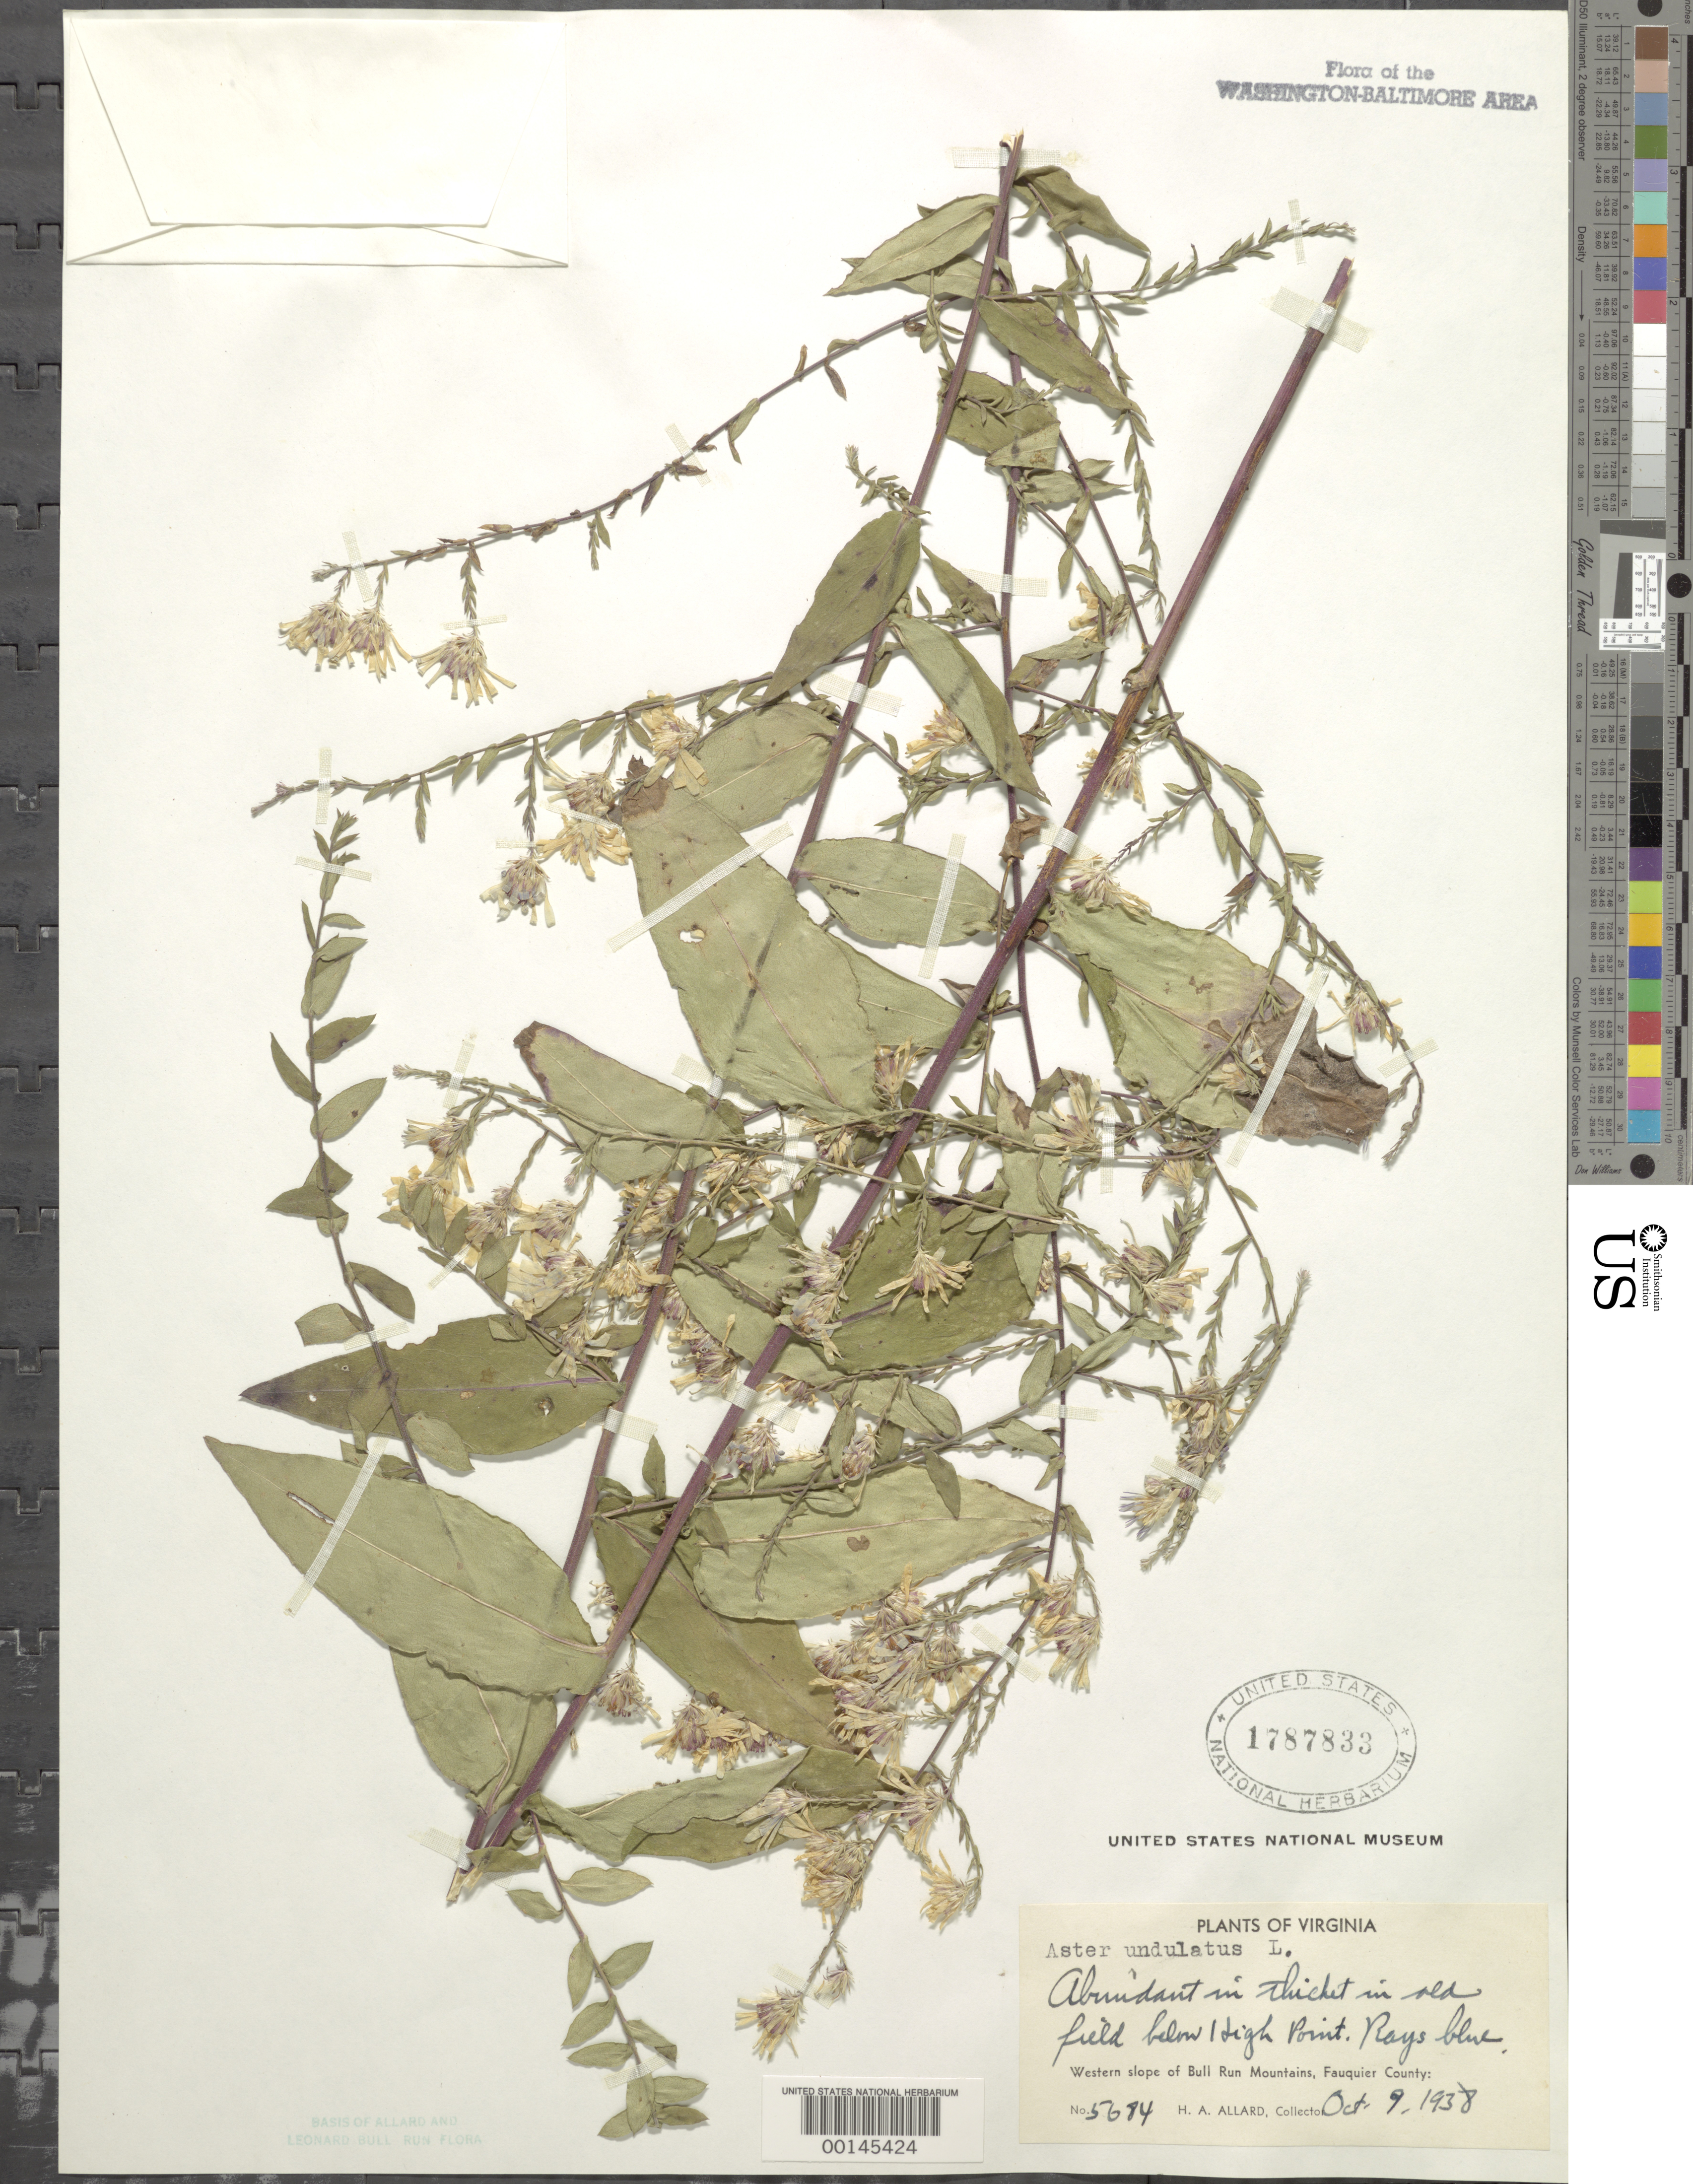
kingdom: Plantae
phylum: Tracheophyta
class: Magnoliopsida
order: Asterales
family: Asteraceae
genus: Symphyotrichum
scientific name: Symphyotrichum undulatum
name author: (L.) G.L. Nesom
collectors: H. A. Allard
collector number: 5684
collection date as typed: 09 Oct 1938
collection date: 1938-10-09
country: United States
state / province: Virginia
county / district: Fauquier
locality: Below High Point western slope of Bull Run Mountains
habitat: Thicket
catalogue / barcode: US 1787833